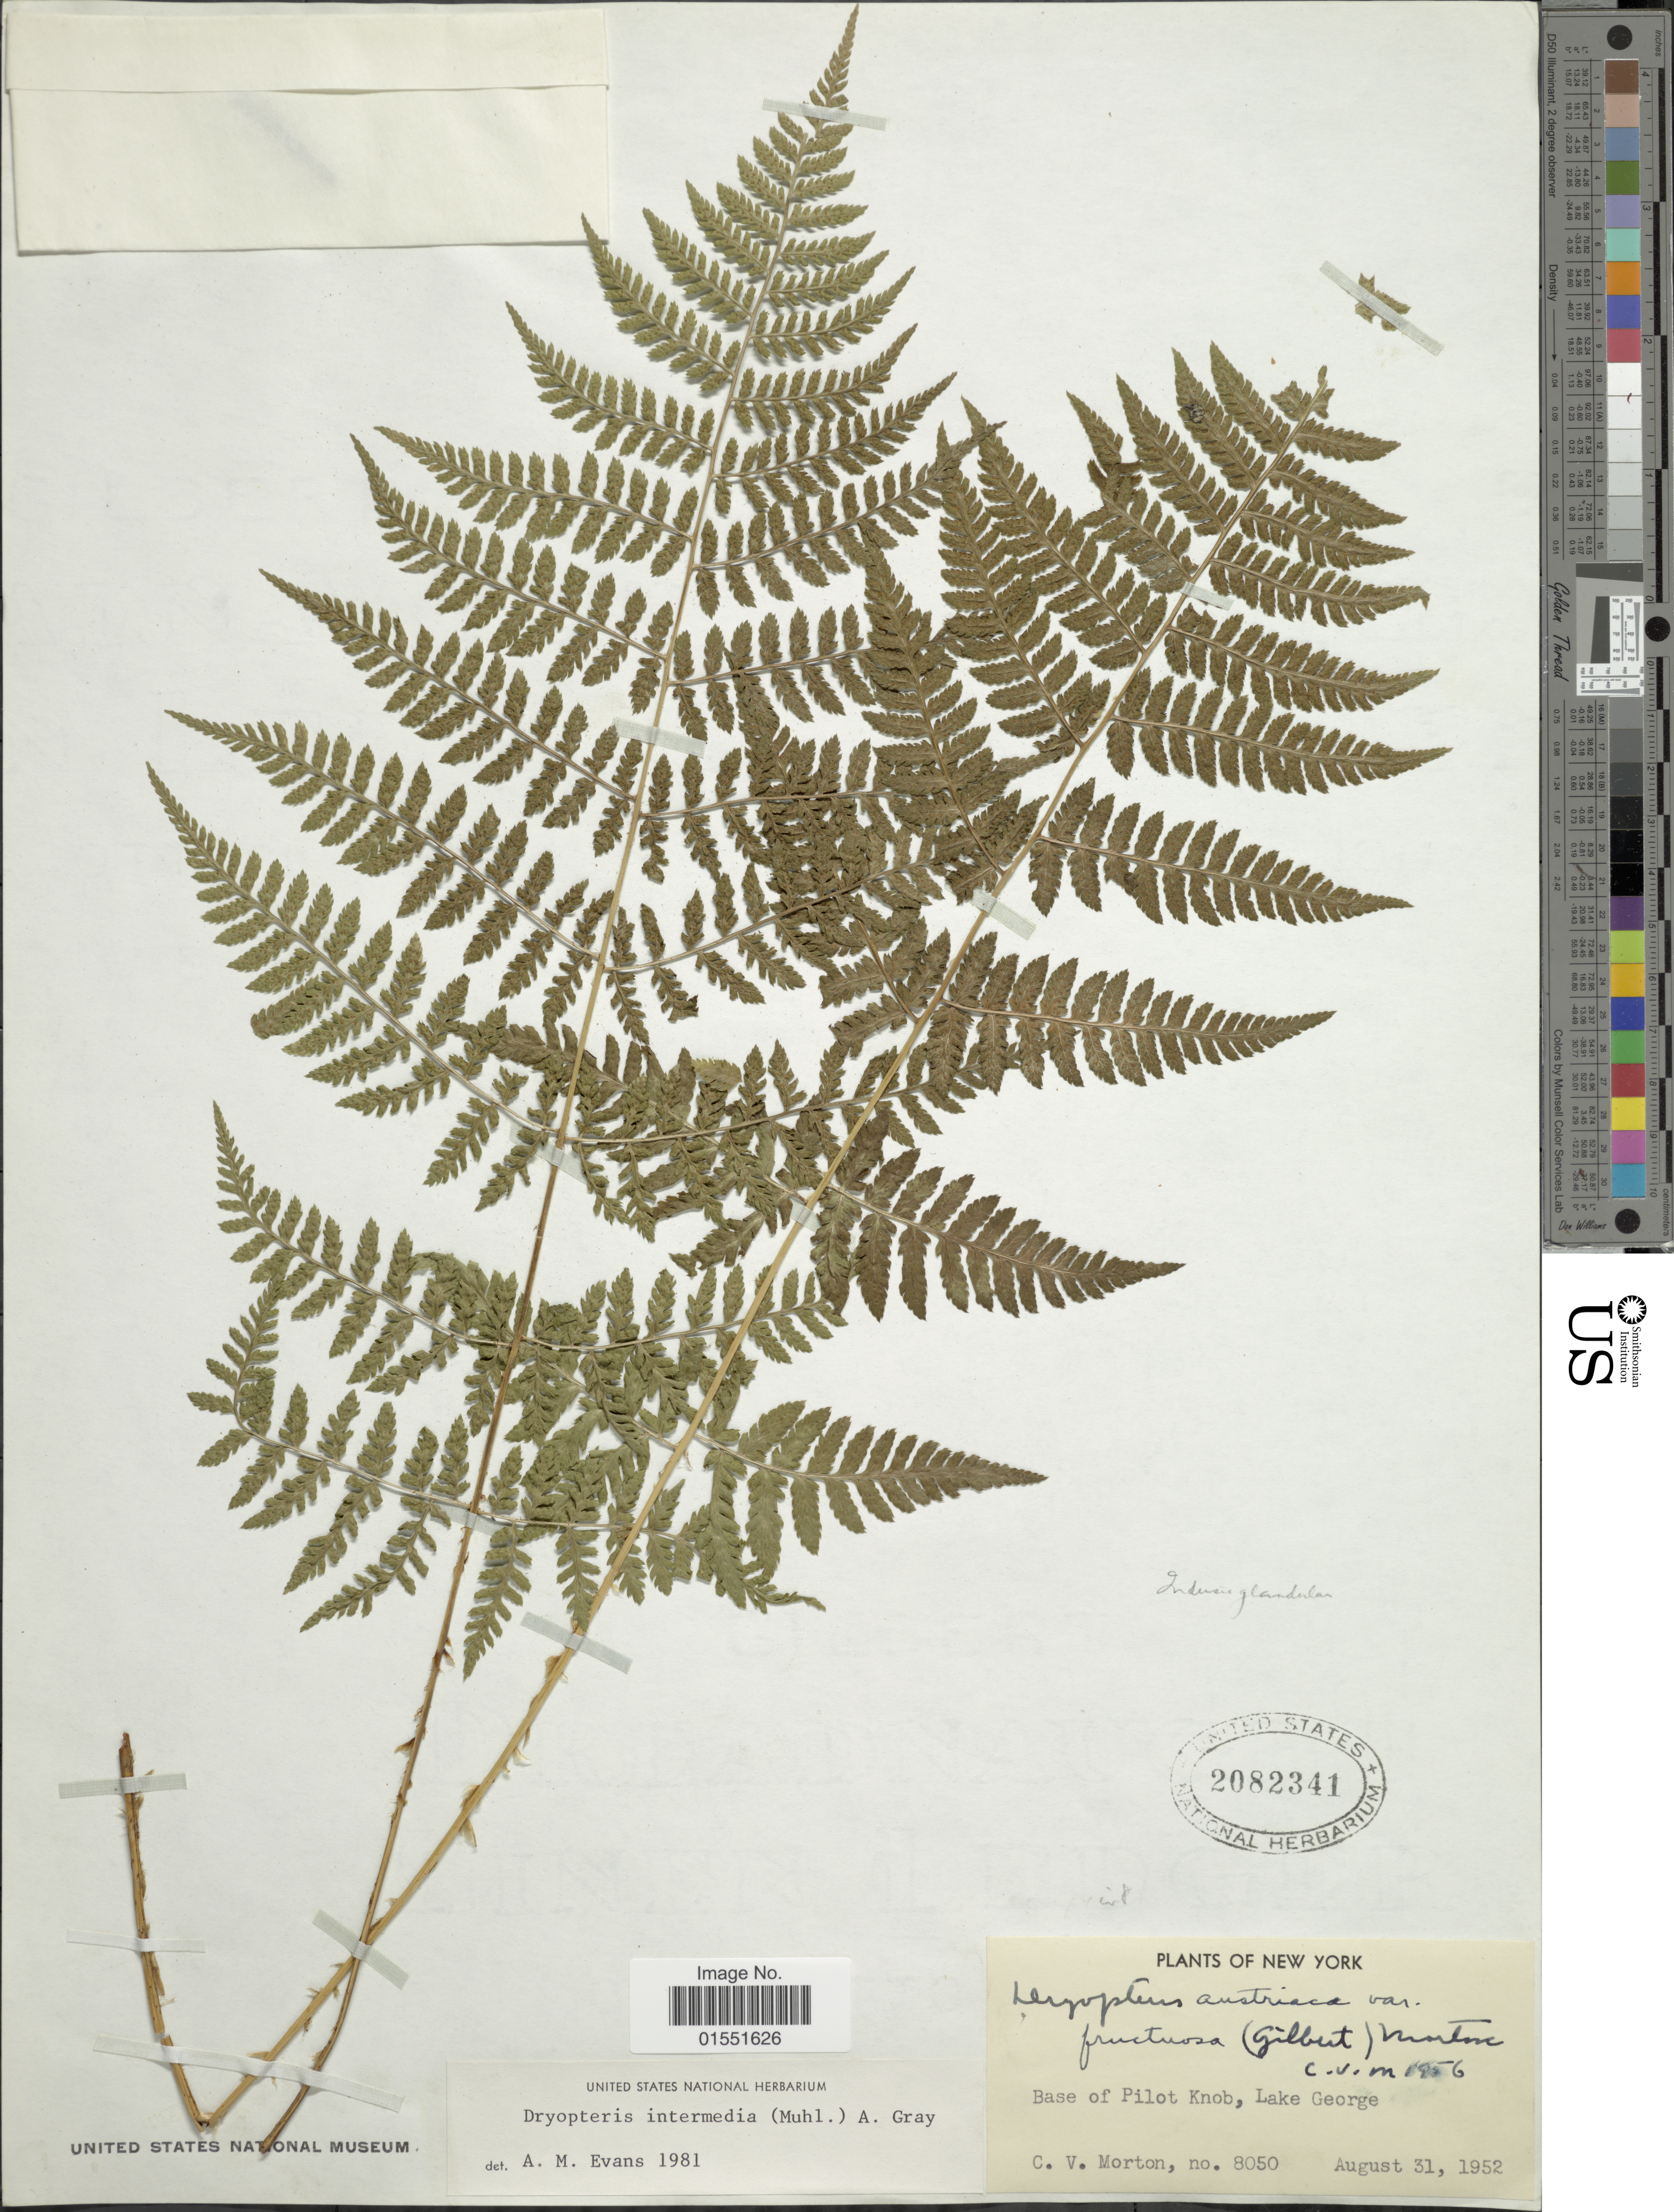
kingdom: Plantae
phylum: Tracheophyta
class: Polypodiopsida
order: Polypodiales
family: Dryopteridaceae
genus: Dryopteris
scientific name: Dryopteris intermedia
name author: (Muhl.) A. Gray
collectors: C. V. Morton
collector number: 8050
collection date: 1952-08-31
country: United States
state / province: New York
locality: Base of Pilot Knob, Lake George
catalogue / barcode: US 2082341